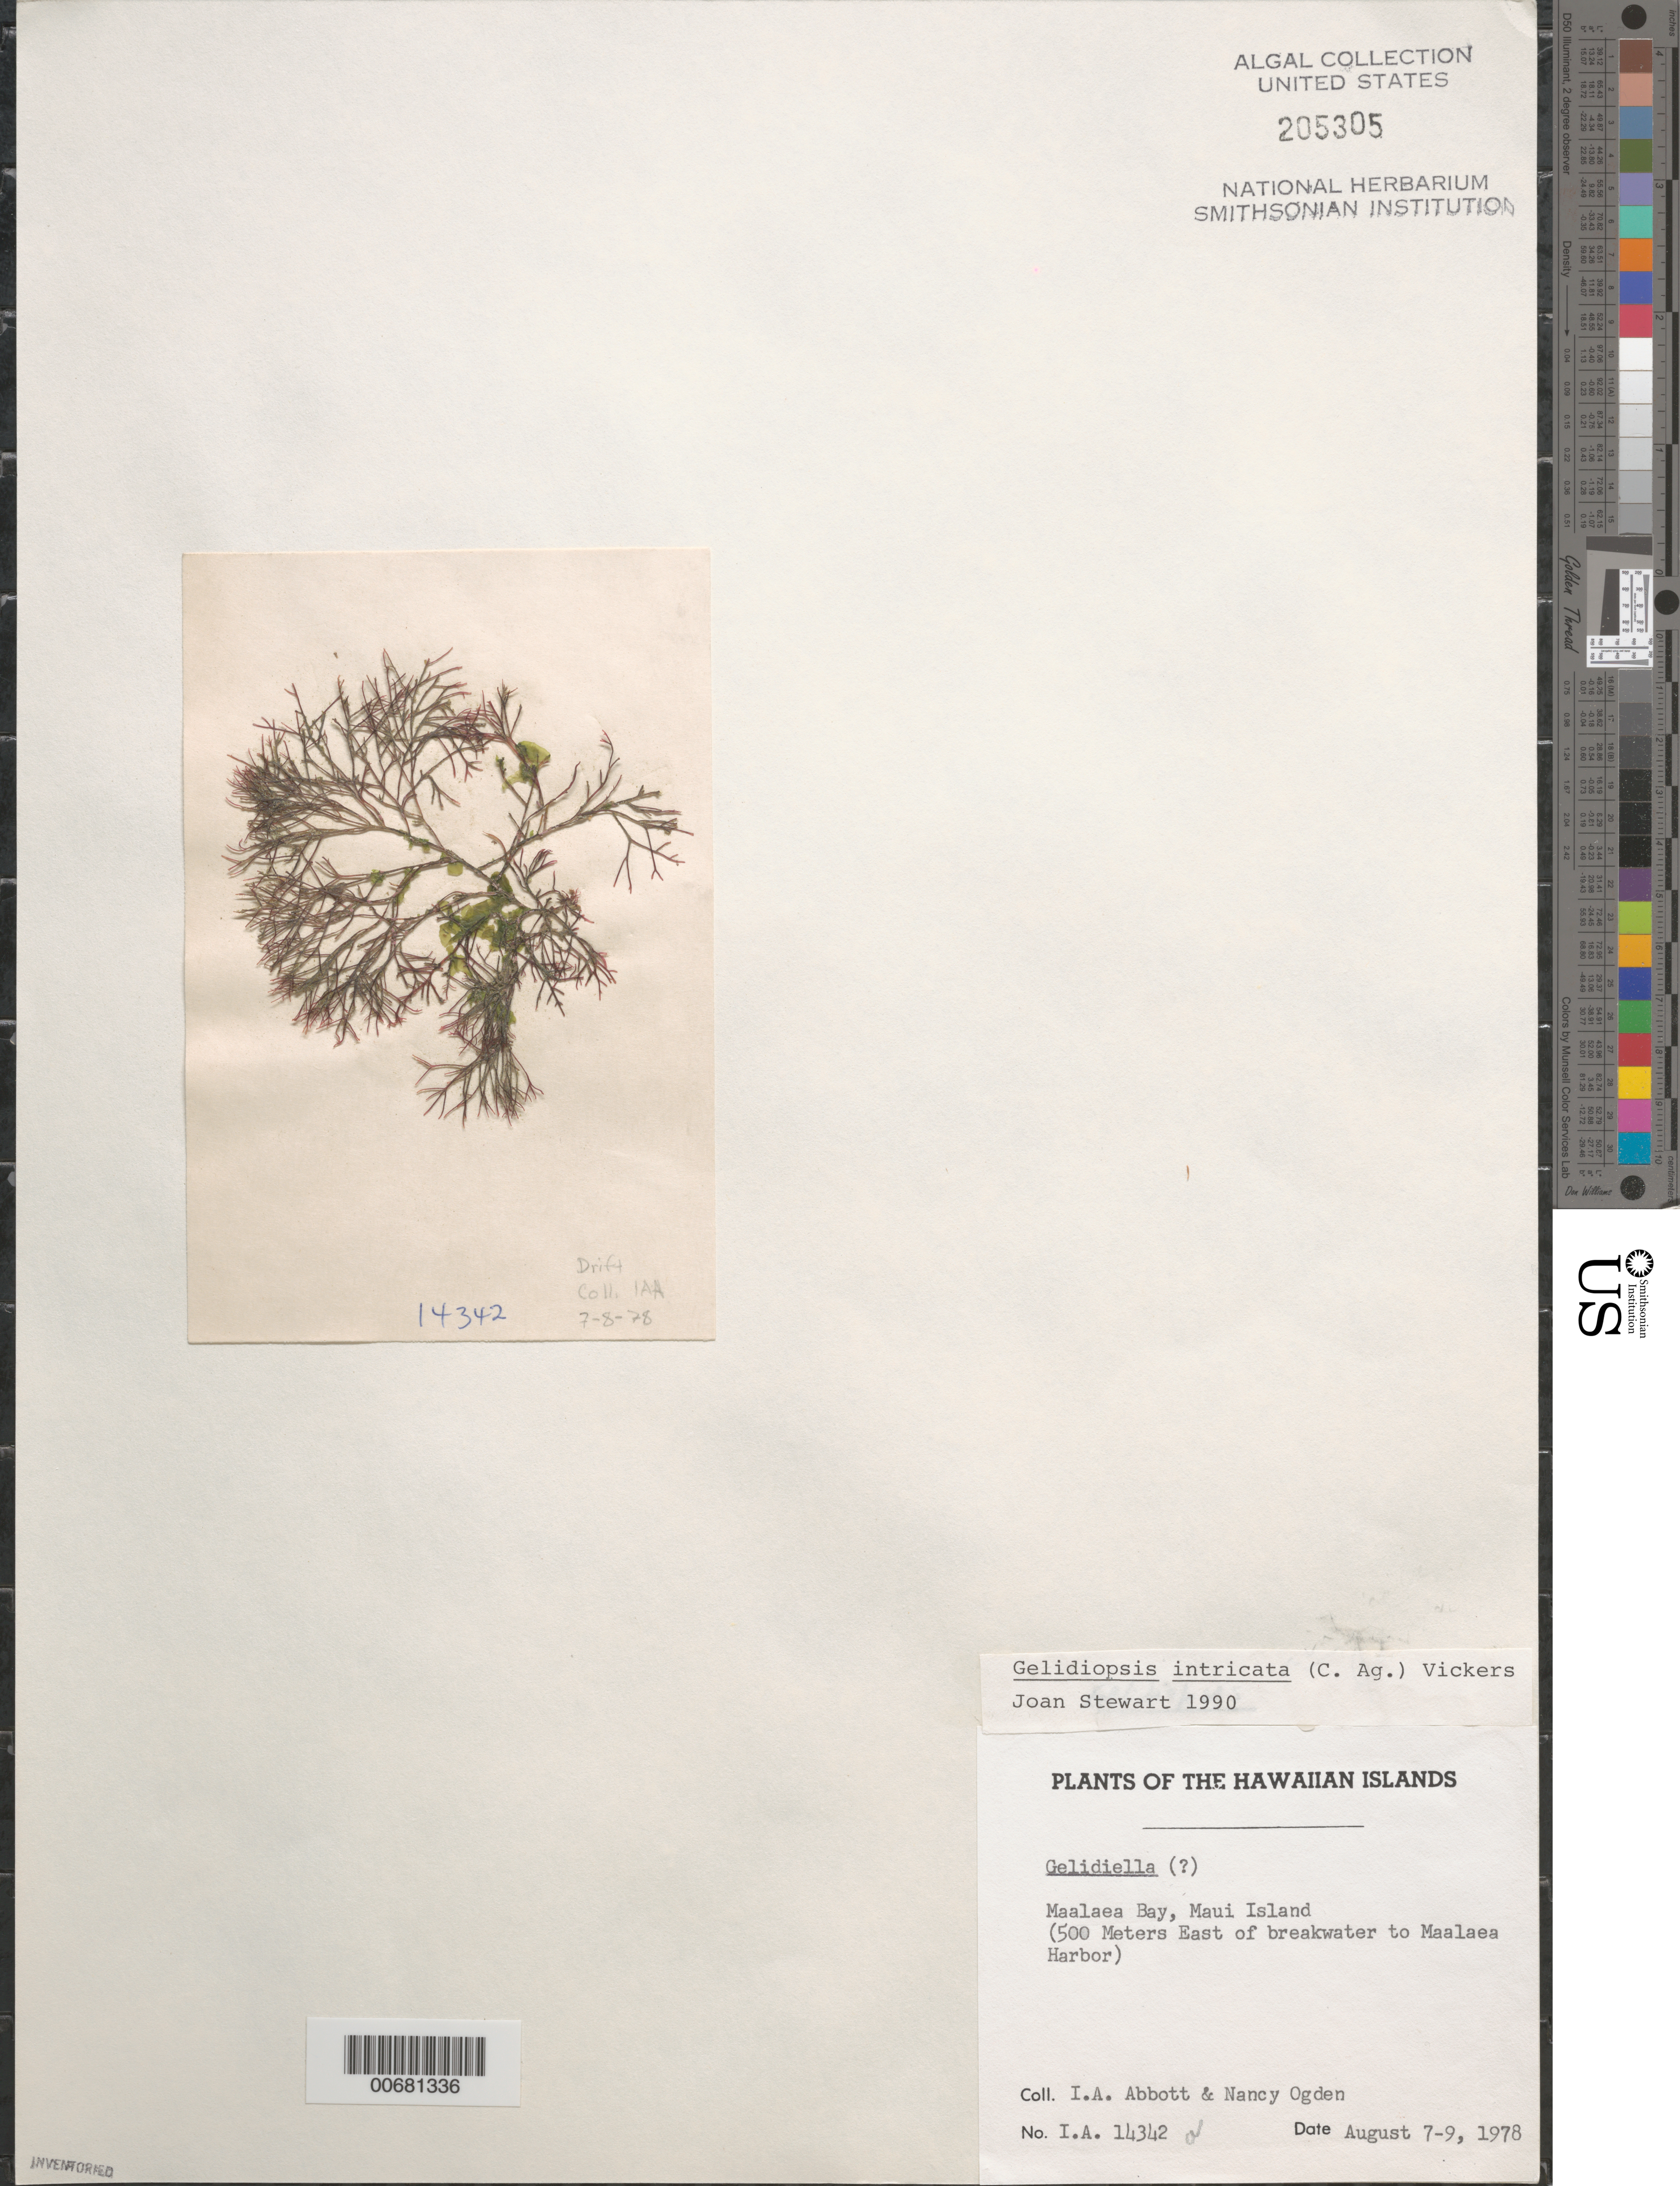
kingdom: Plantae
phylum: Rhodophyta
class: Florideophyceae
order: Rhodymeniales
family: Lomentariaceae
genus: Ceratodictyon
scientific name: Ceratodictyon intricatum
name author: (C. Agardh) R.E. Norris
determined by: Algae name updating Project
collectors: I. A. Abbott & N. Ogden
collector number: IAA 14342a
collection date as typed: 07 Aug 1978 to 09 Aug 1978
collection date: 1978-08-07/1978-08-09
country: United States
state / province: Hawaii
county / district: Maui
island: Maui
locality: Maalaea Bay 500 meters east of breakwater to Maalaea Harbor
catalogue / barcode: US 205305